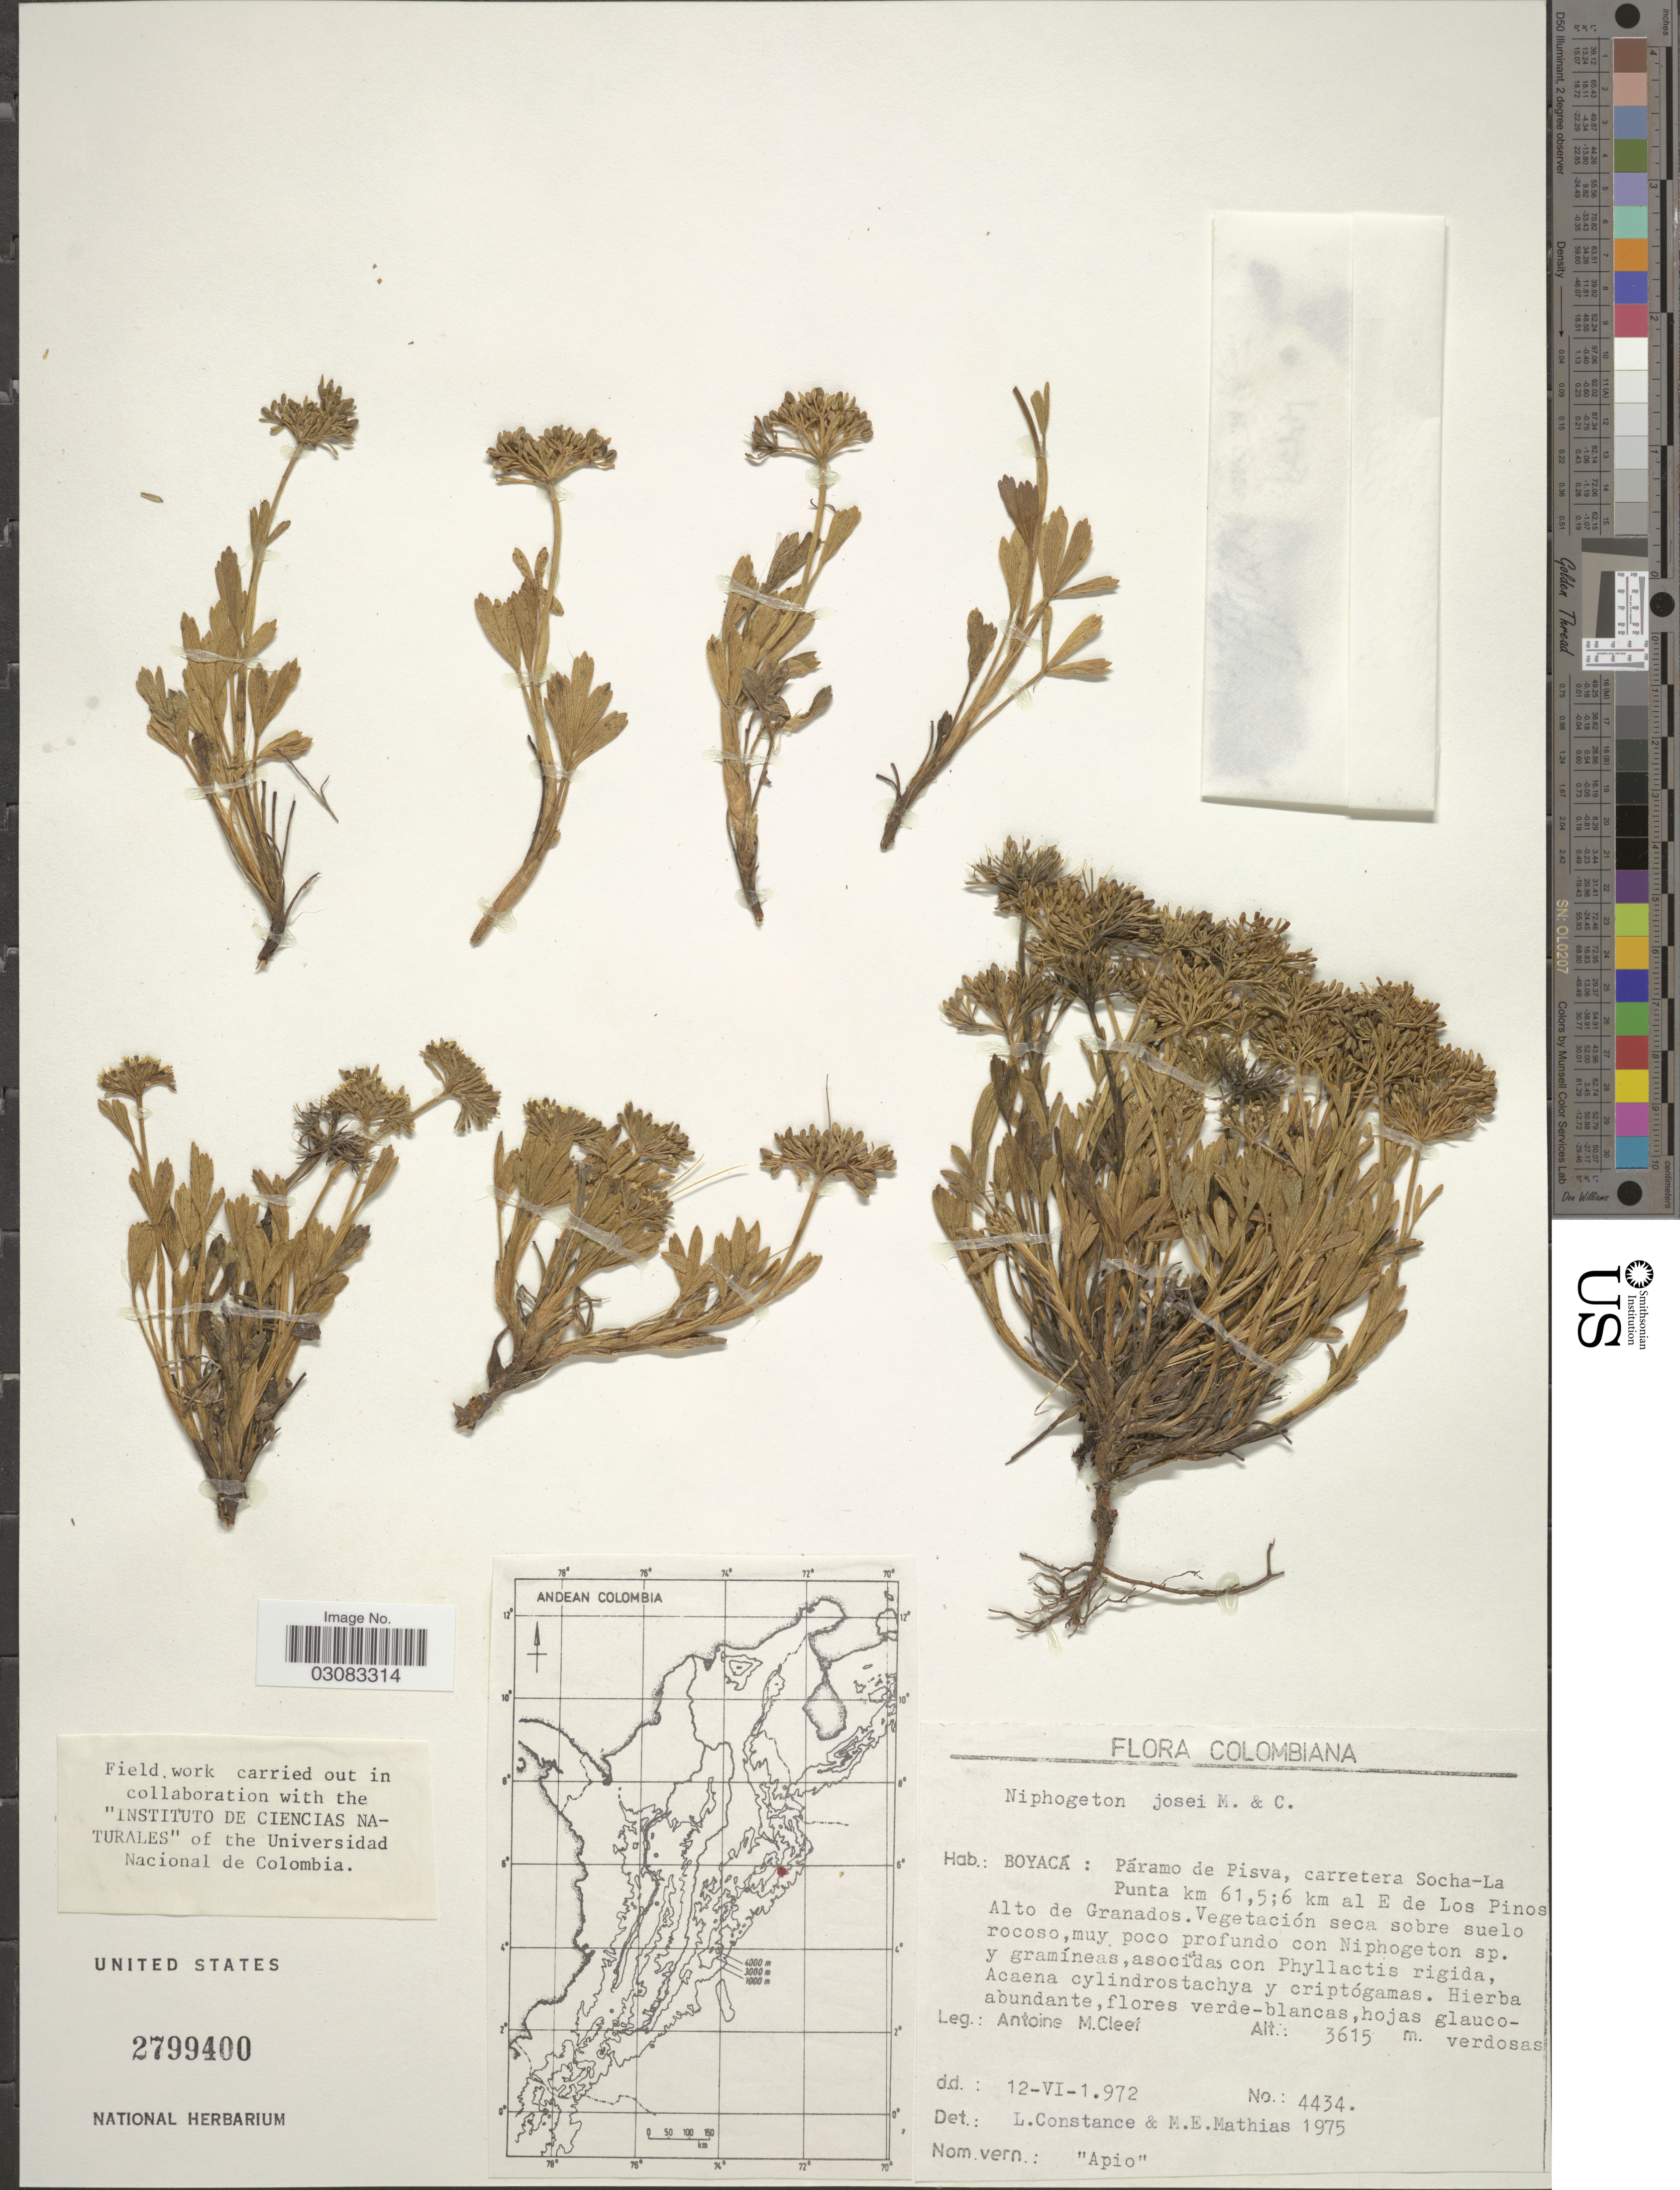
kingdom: Plantae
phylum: Tracheophyta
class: Magnoliopsida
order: Apiales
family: Apiaceae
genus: Niphogeton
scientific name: Niphogeton josei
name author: Mathias & Constance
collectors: A. M. Cleef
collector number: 4434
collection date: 1972-06-12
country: Colombia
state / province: Boyacá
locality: Páramo de Pisva, carretera Socha-La Punta km 61.5; 6 km al E de Los Pinos. Alto de Granados.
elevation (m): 3615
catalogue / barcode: US 2799400